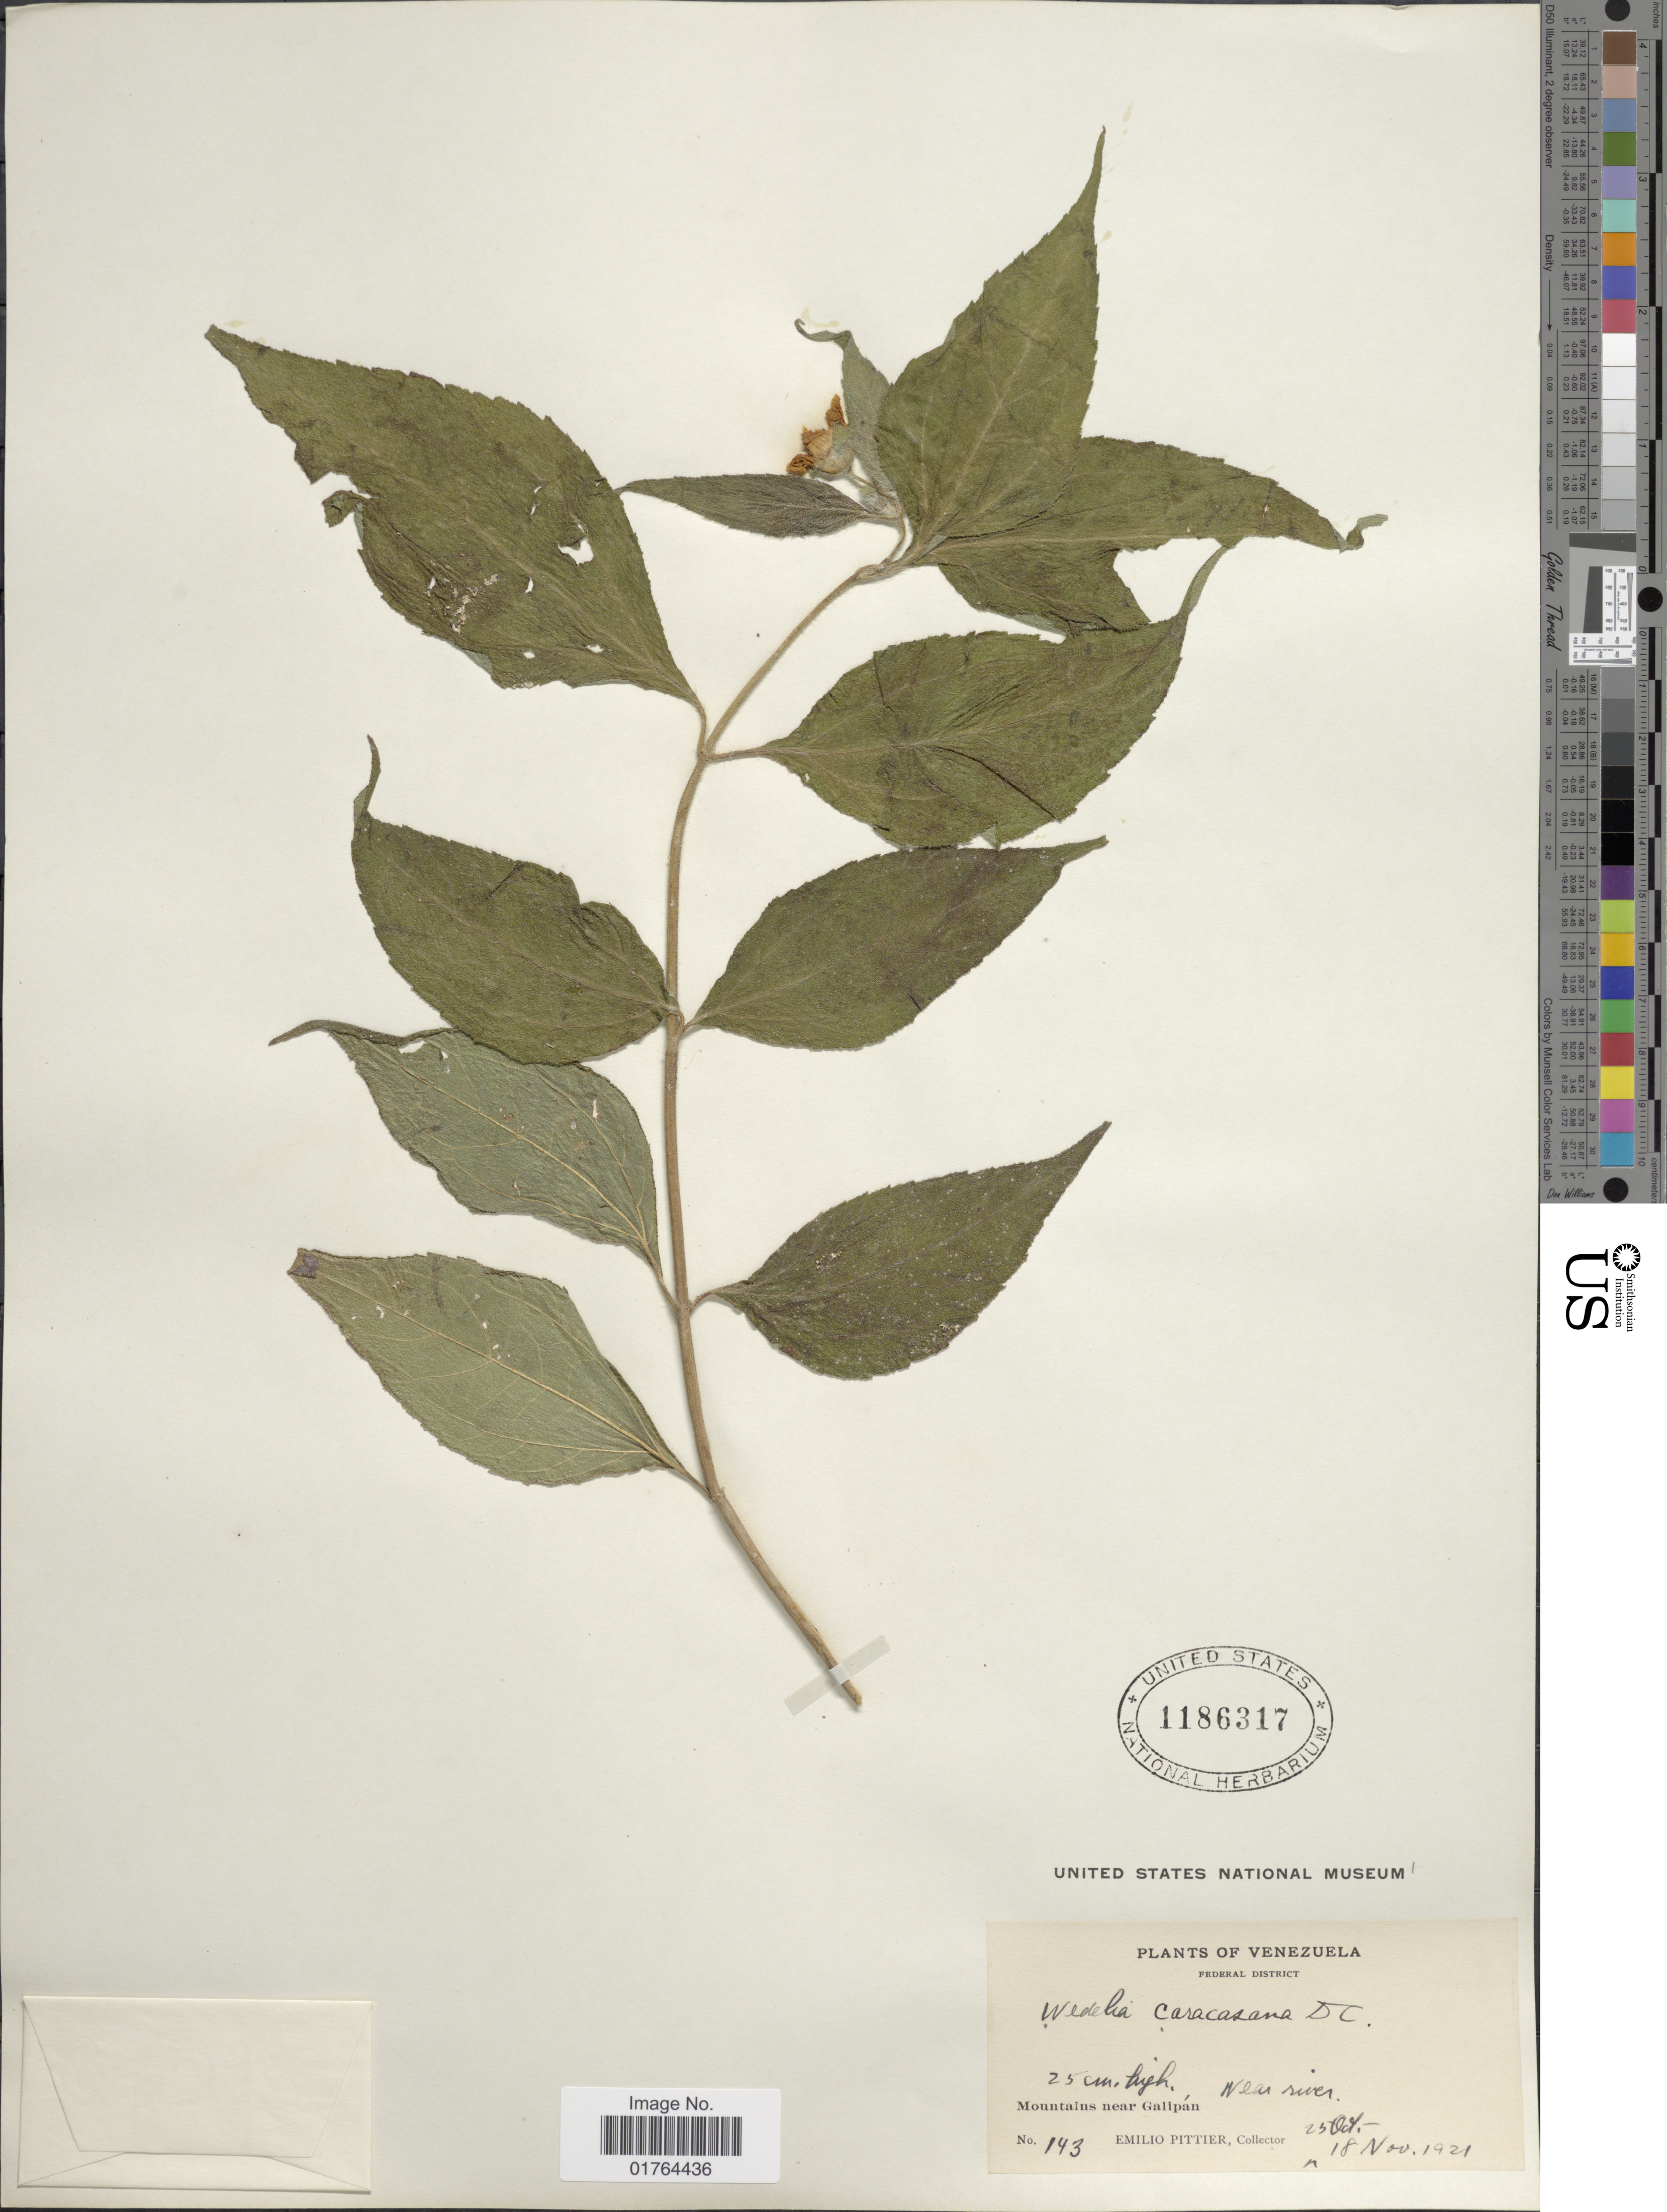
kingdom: Plantae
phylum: Tracheophyta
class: Magnoliopsida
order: Asterales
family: Asteraceae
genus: Wedelia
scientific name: Wedelia calycina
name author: Rich.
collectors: E. Pittier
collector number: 143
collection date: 1921-10-25/1921-11-18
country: Venezuela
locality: Federal District, Mountains near Galipan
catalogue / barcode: US 1186317